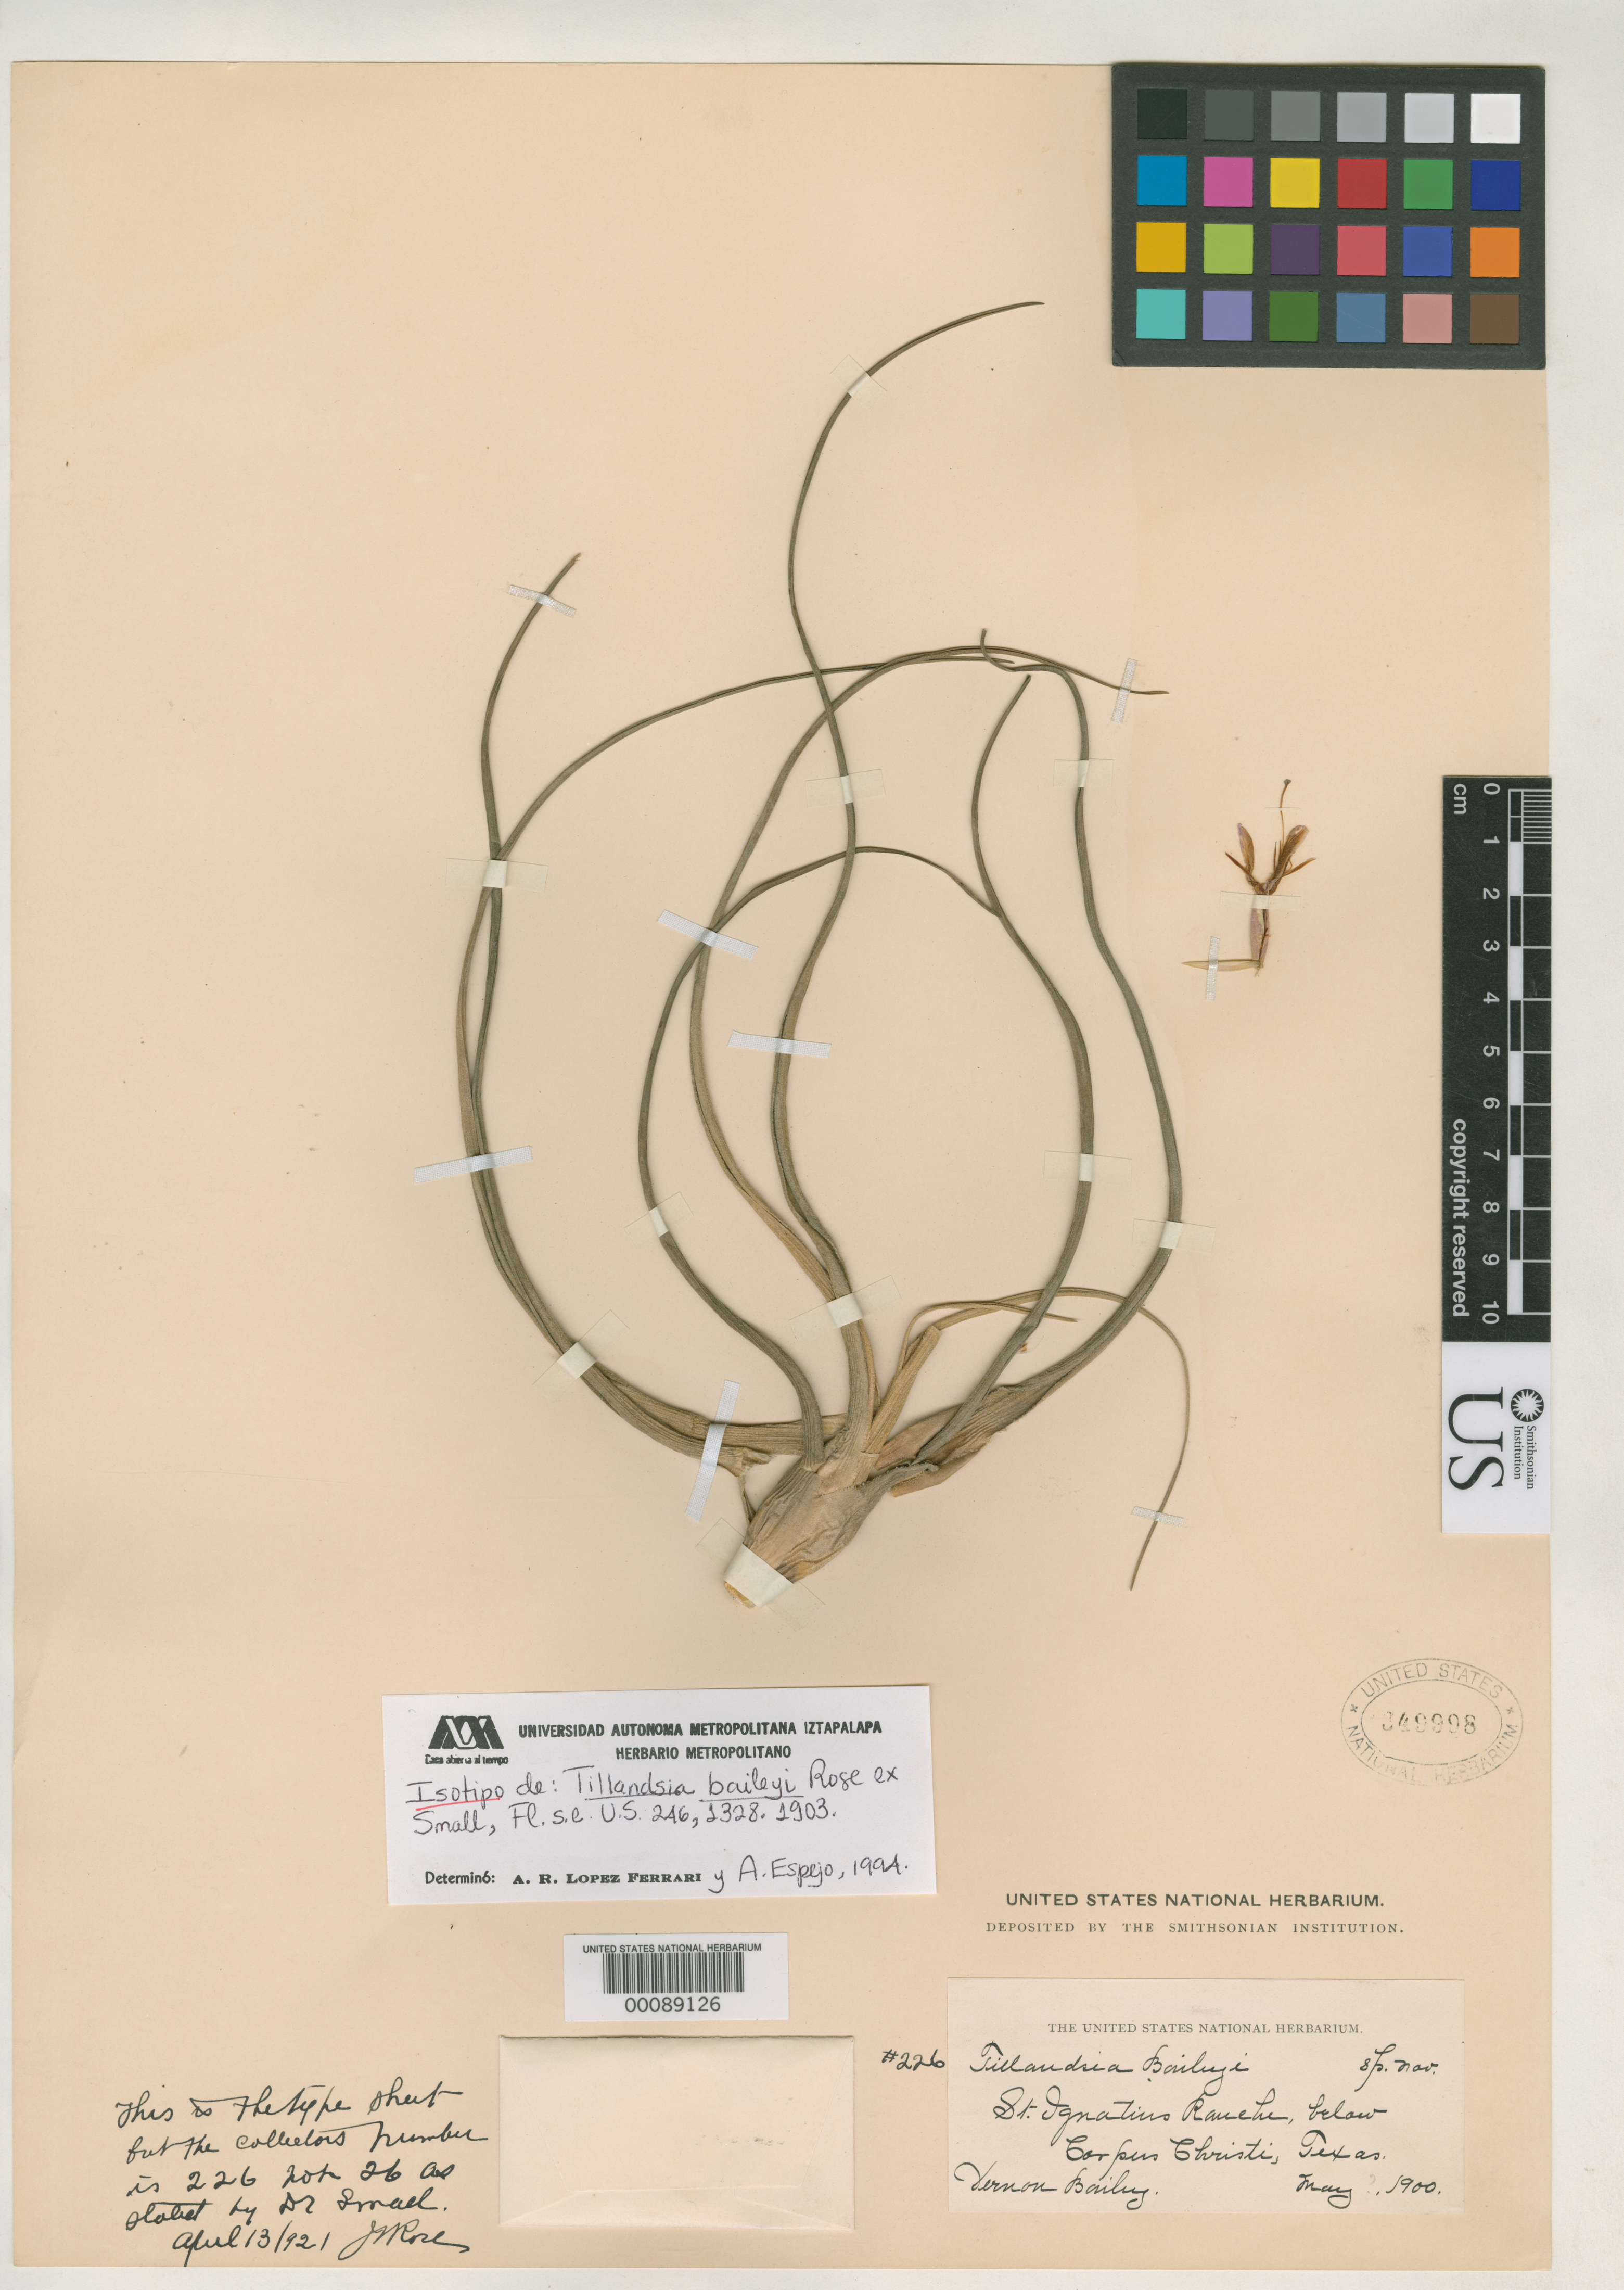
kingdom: Plantae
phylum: Tracheophyta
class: Liliopsida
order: Poales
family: Bromeliaceae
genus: Tillandsia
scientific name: Tillandsia baileyi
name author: Rose ex Small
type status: Holotype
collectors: V. O. Bailey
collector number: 226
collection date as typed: May 1900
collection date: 1900-05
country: United States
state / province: Texas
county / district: Cameron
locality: San Ignacio Ranch, below Corpus Christi.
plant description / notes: Annotated by A.R. Lopez Ferrari & A. Espejo (1994) as "isotype" but this sheet is certainly the holotype; original publication (p. 1328) cites "Type, Cameron Co., Tex., Bailey, no. 26, in Herb. U.S. Nat. Mus." As annotated by J.N. Rose (April 1921), "This is the type sheet but the collector's number is 226 not 26 as stated by Dr. Small." [Most holotypes for this publication are at NY and the duplicate of this collection at NY is numbered "26" and was presumably seen by Small, but that specimen is an isotype as the publication explicitly places holotype at US.]; Sheet number stamp smudged, probably originally "349998".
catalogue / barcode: US 349908